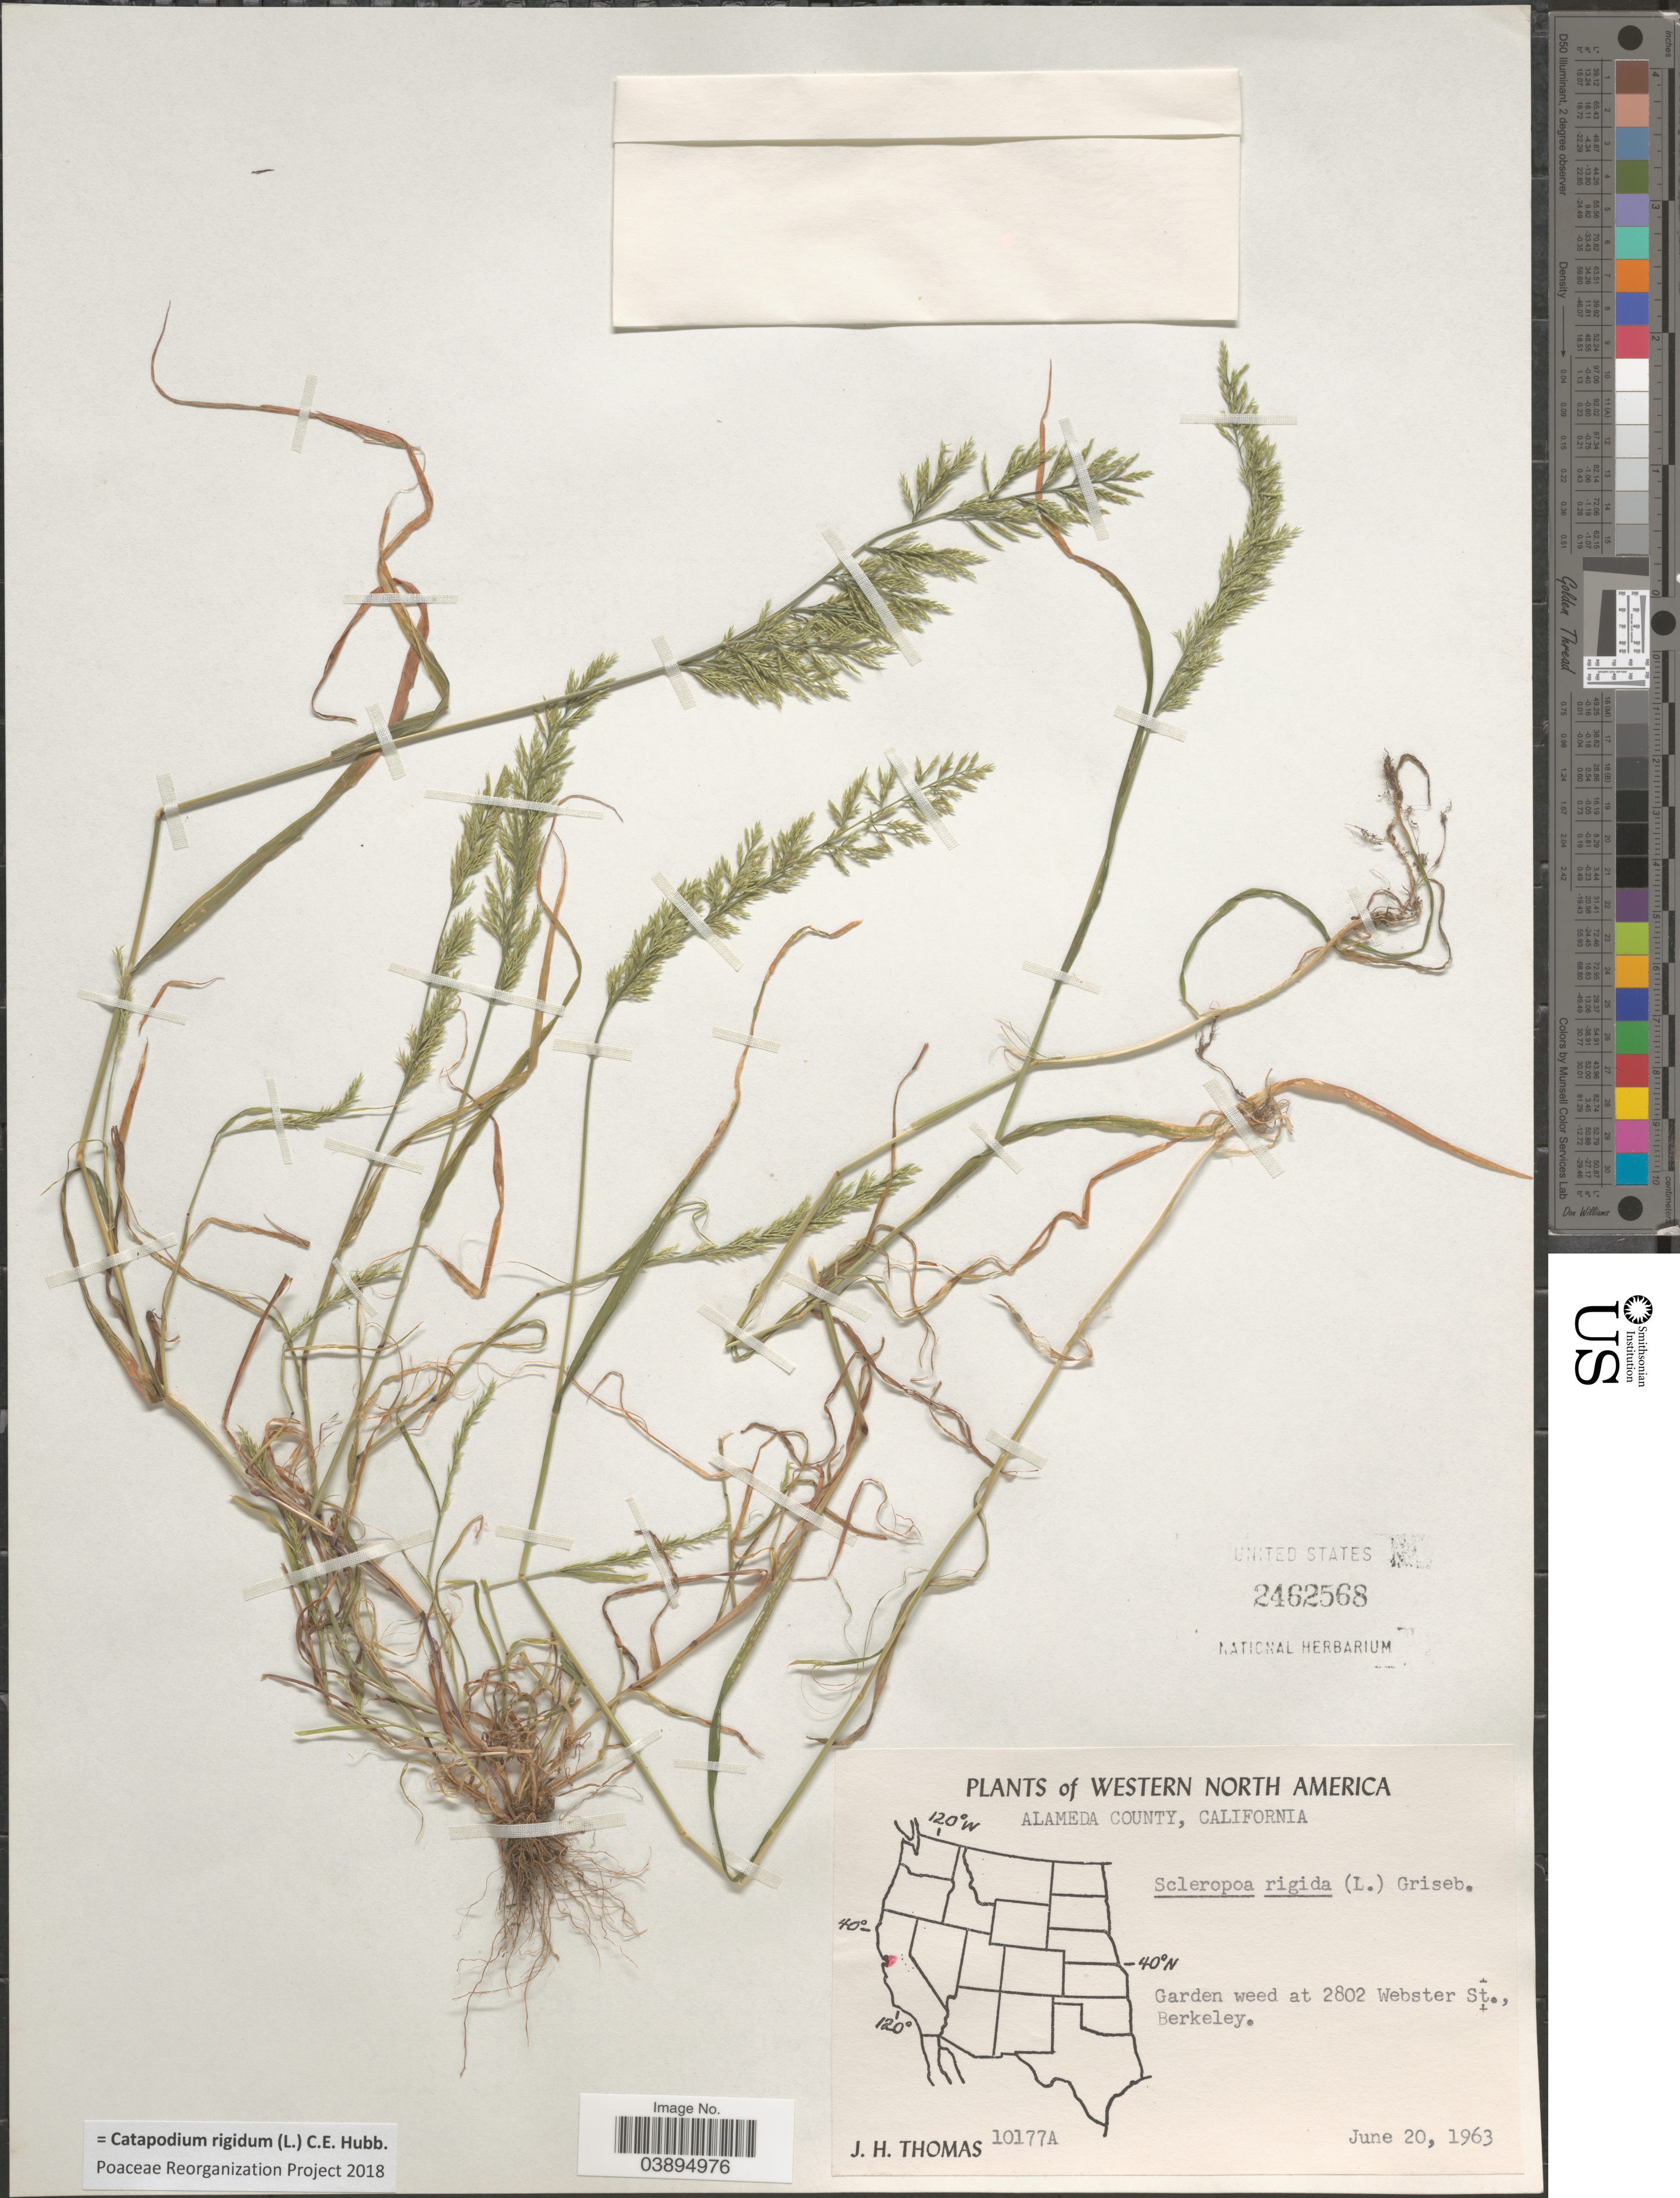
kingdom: Plantae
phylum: Tracheophyta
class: Liliopsida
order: Poales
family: Poaceae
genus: Catapodium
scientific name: Catapodium rigidum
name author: (L.) C.E. Hubb.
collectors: J. H. Thomas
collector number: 10177A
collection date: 1963-06-20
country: United States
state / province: California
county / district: Alameda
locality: Western North America. Alameda County. Garden weed at 2802 Webster St., Berkeley.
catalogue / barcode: US 2462568